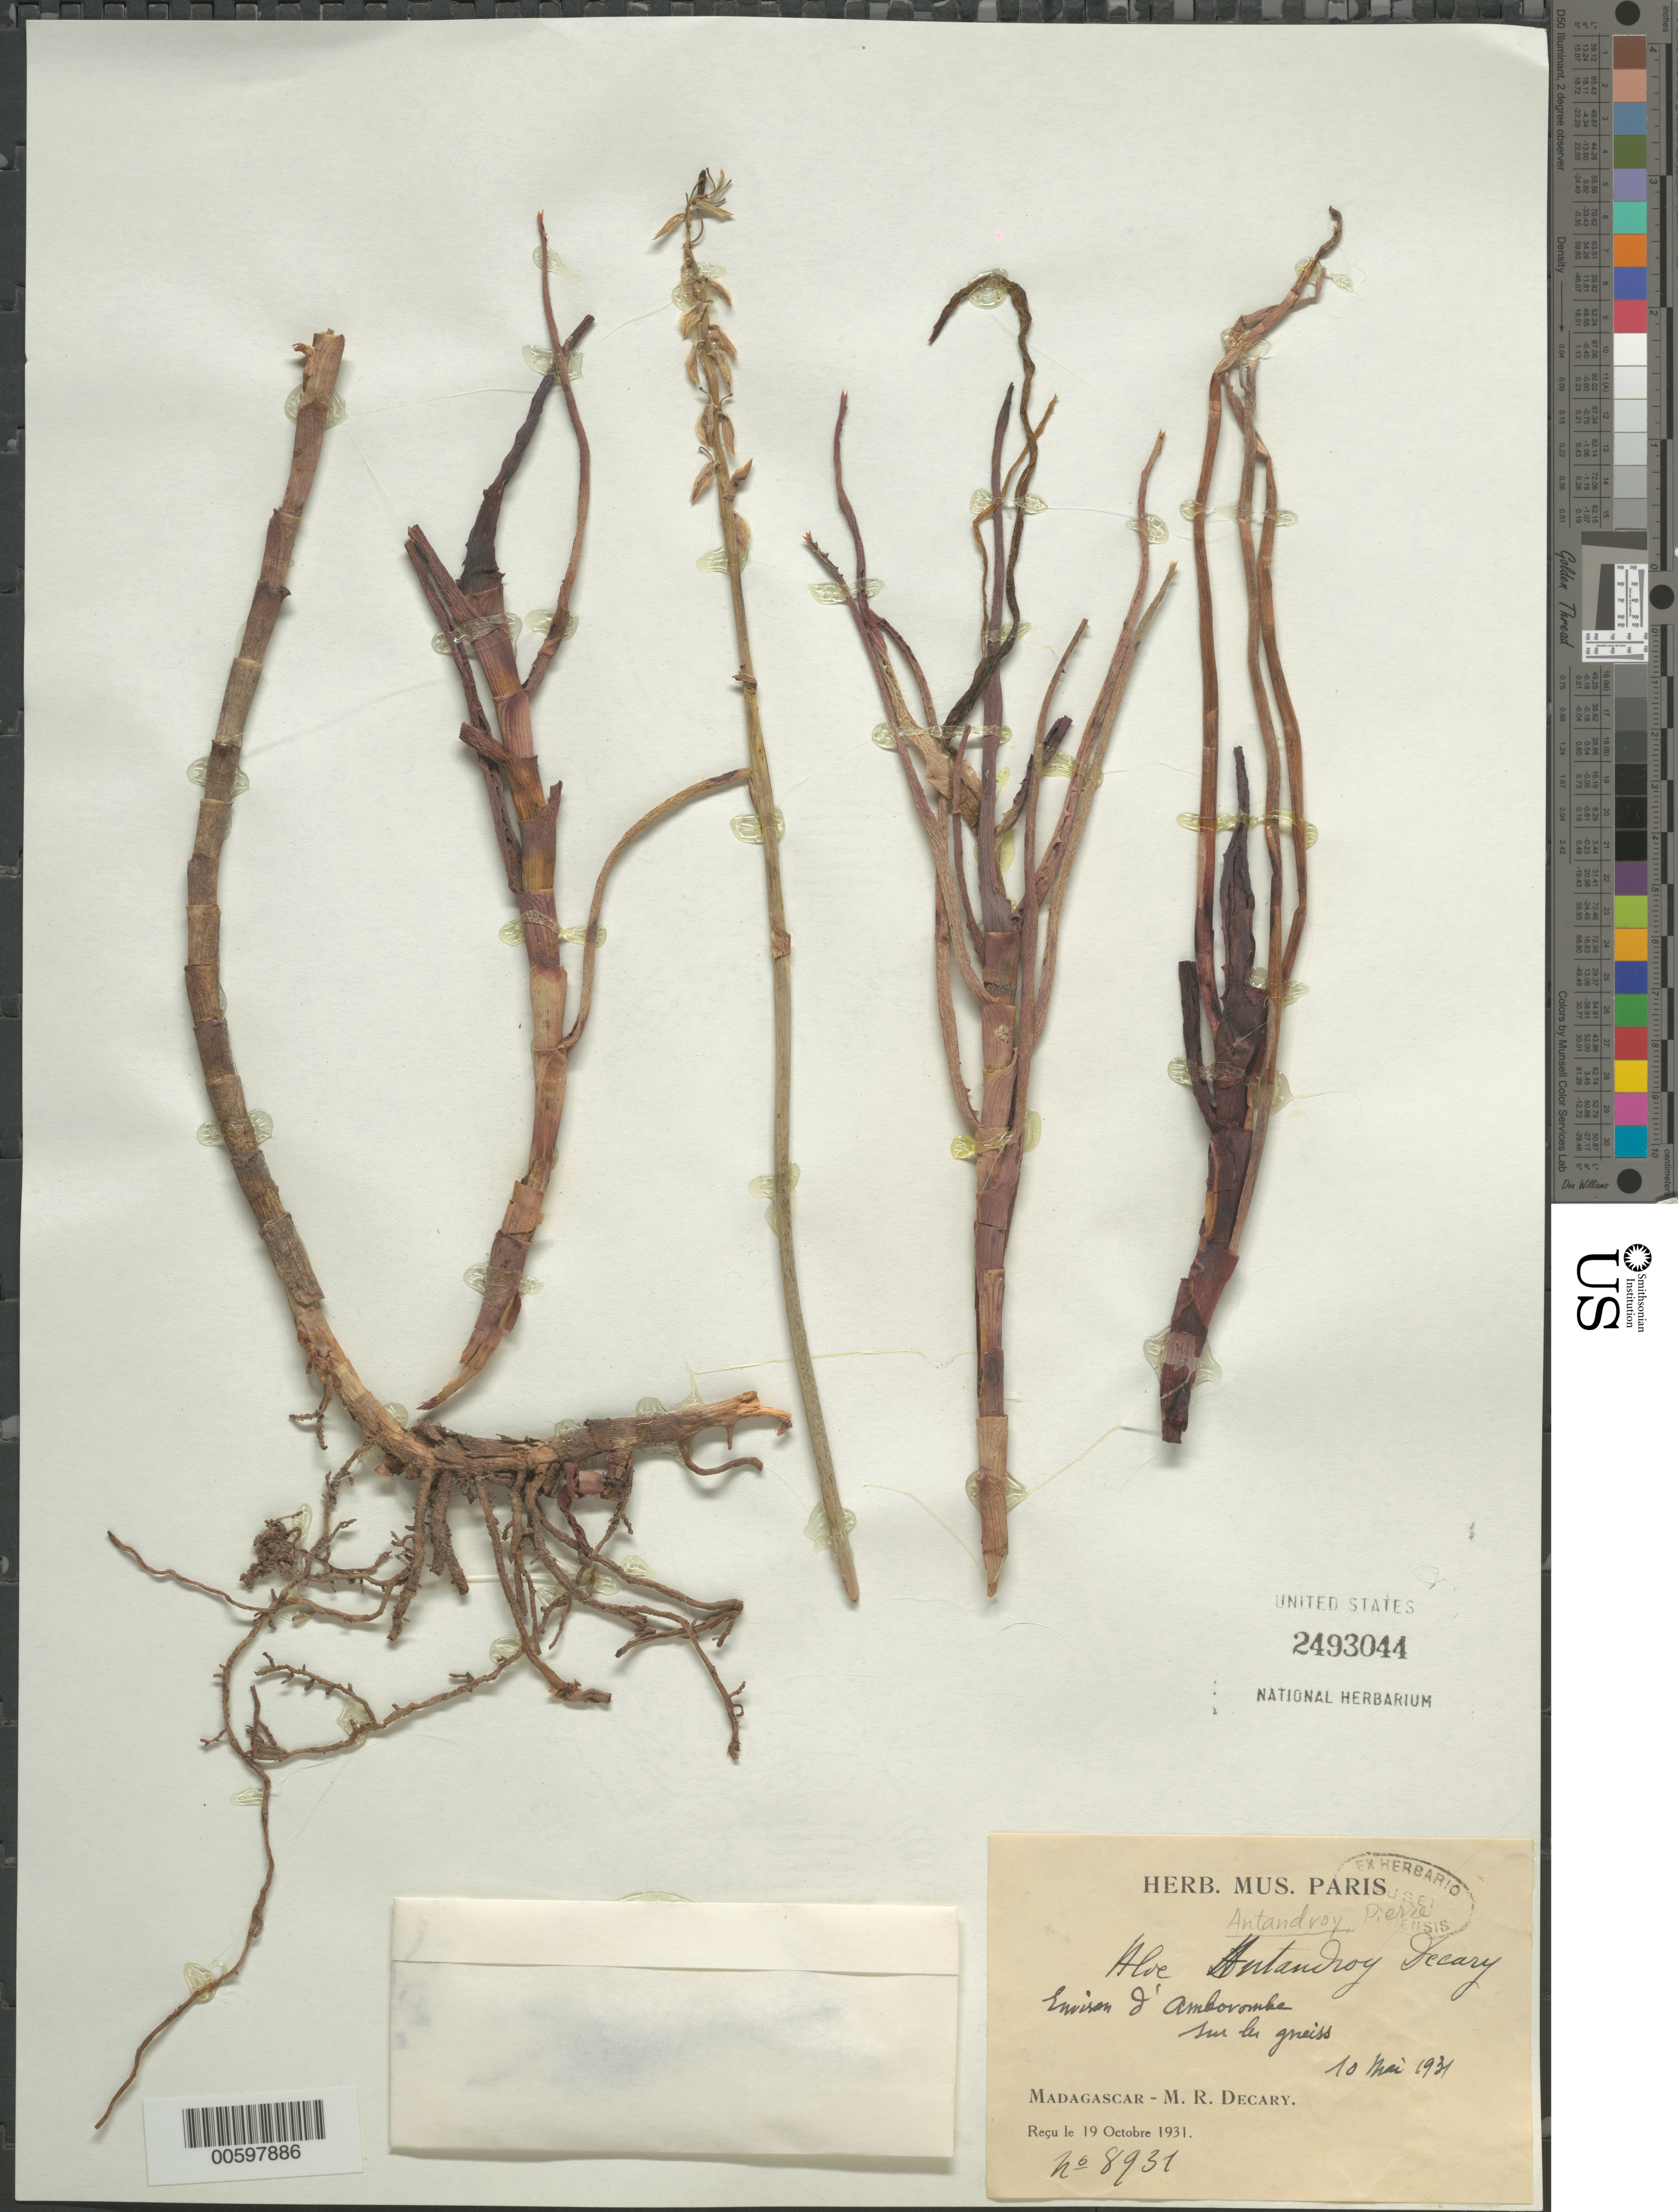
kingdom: Plantae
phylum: Tracheophyta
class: Liliopsida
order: Asparagales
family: Asphodelaceae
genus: Aloe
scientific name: Aloe antandroy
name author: H. Perrier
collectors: R. Decary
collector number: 8931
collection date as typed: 19 Oct 1931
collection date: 1931-10-19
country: Madagascar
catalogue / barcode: US 2493044